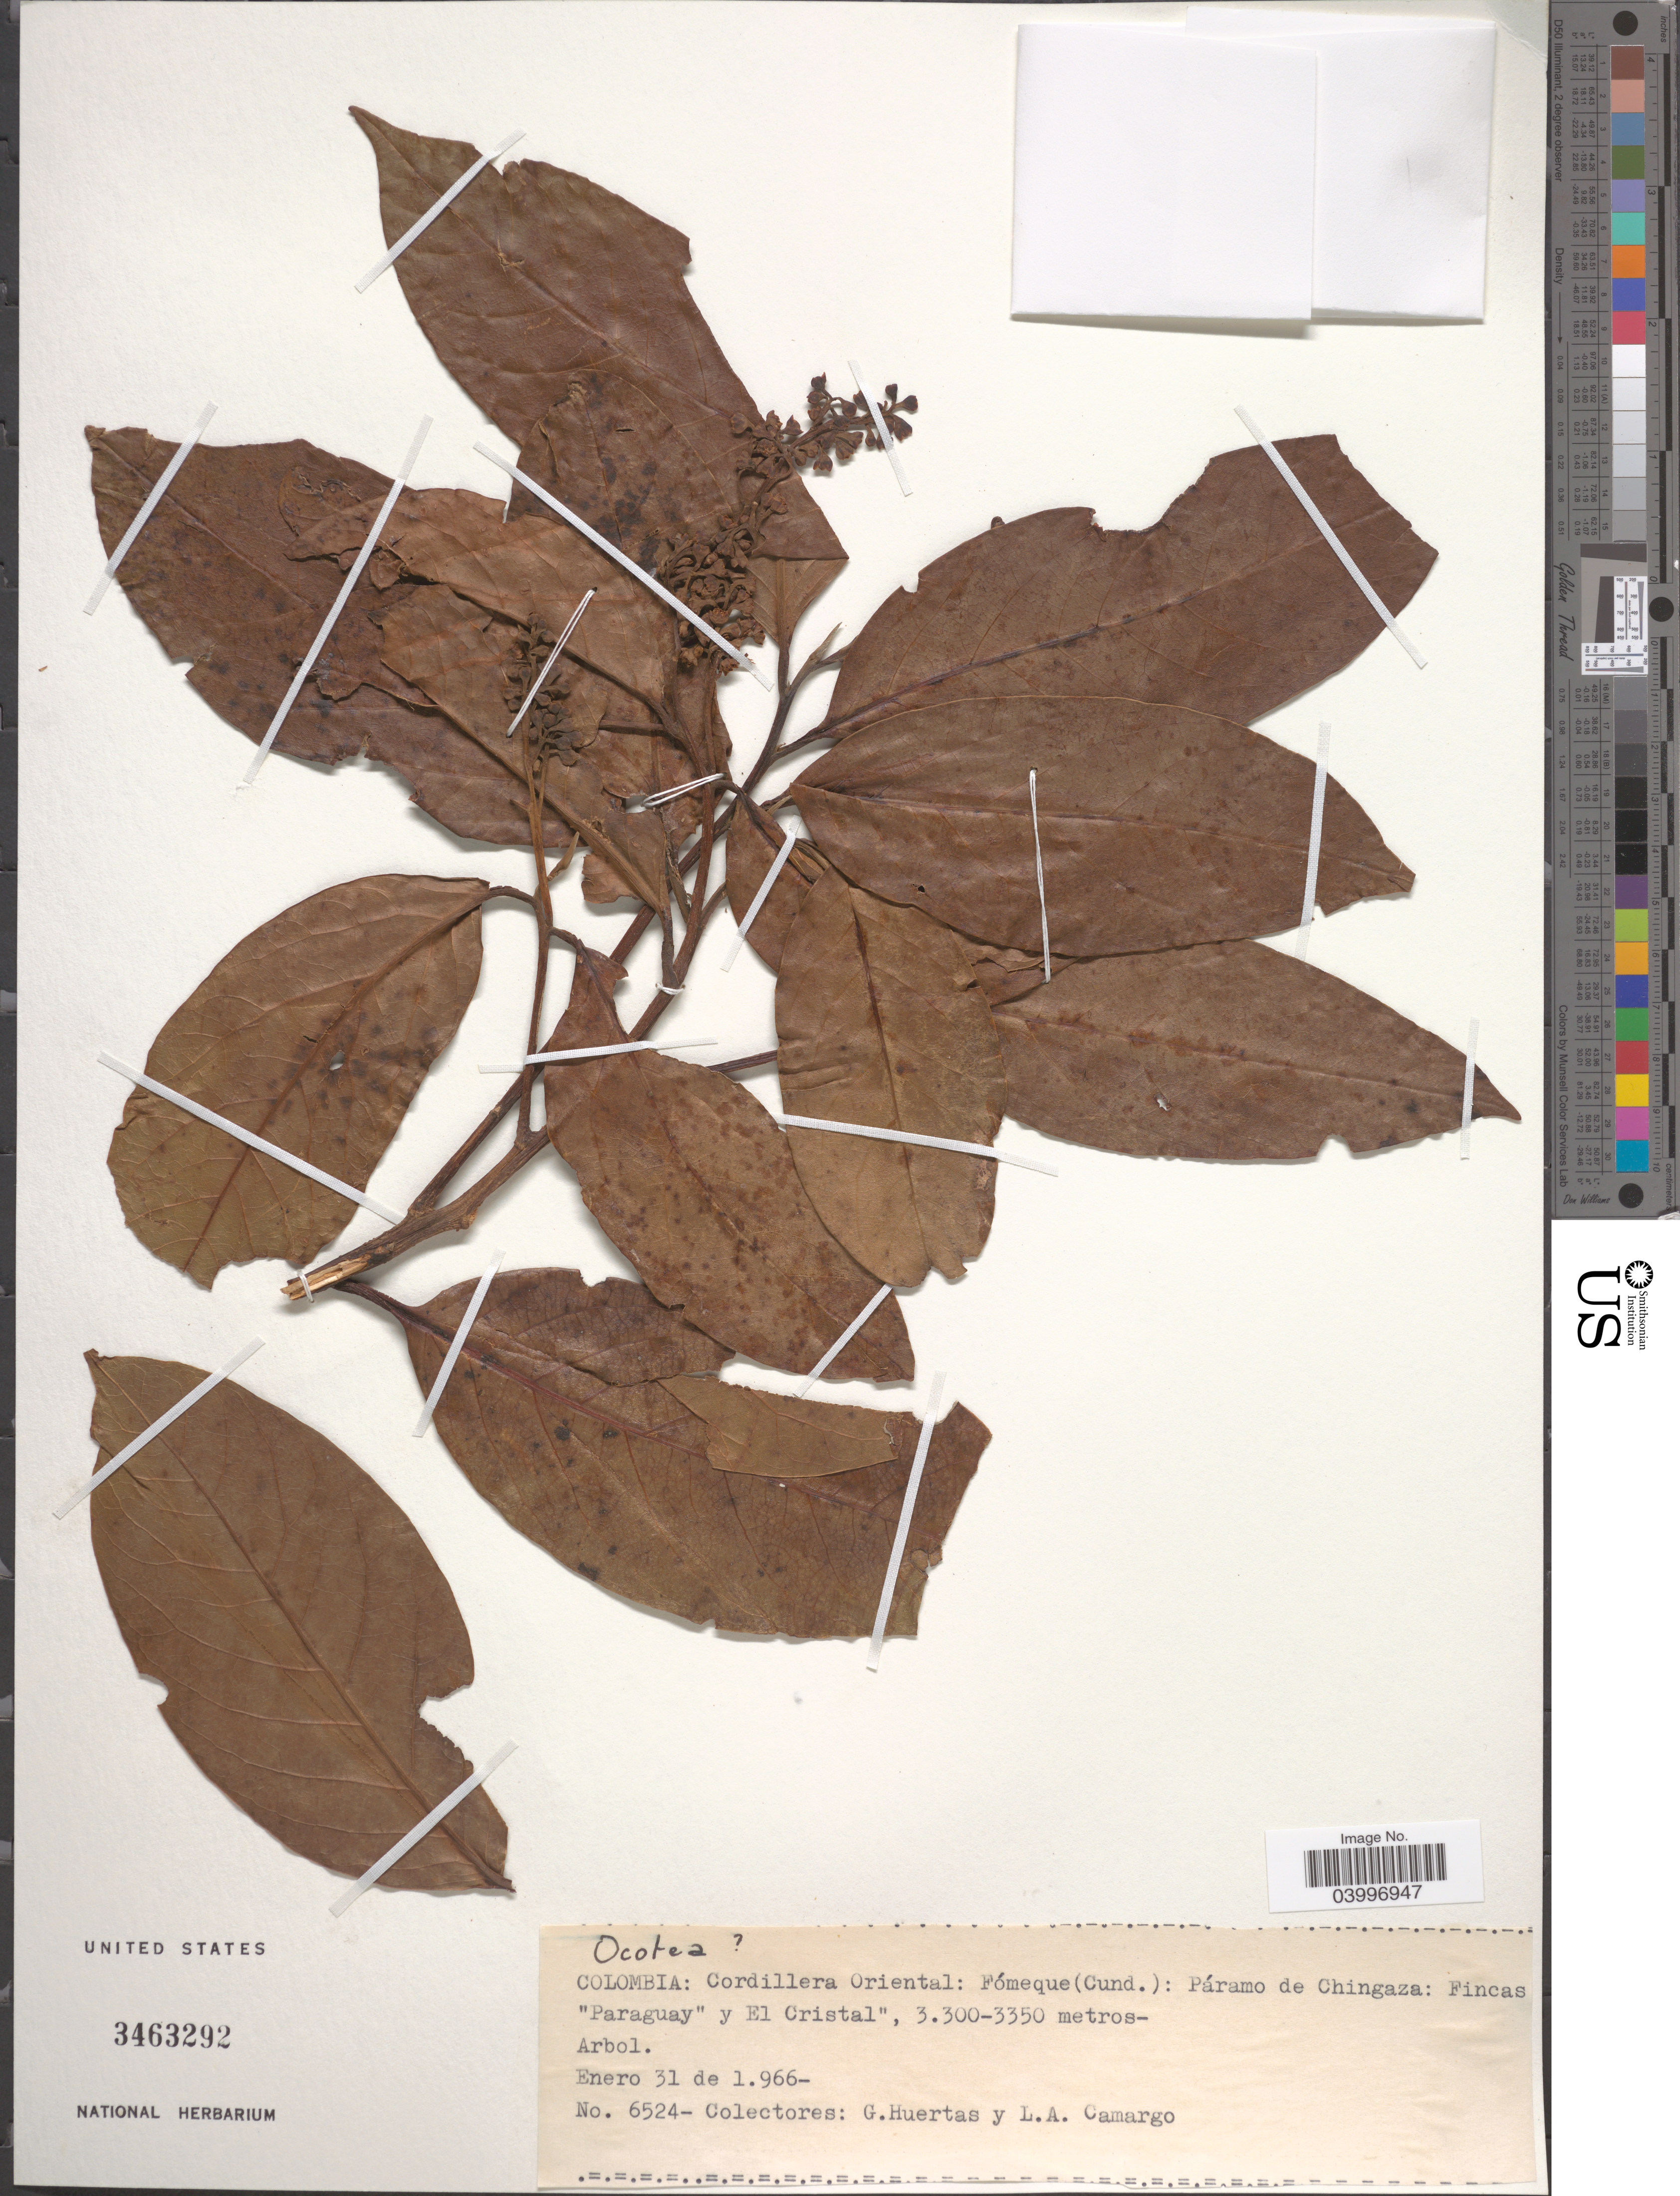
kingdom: Plantae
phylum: Tracheophyta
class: Magnoliopsida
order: Laurales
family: Lauraceae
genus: Ocotea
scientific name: Ocotea sp.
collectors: G. Huertas & L. A. Camargo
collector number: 6524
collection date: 1966-01-31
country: Colombia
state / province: Cundinamarca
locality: Cordillera Oriental: Fómeque (Cund.): Páramo de Chingaza: Fincas 'Paraguay' y El Cristal'.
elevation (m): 3300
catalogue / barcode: US 3463292